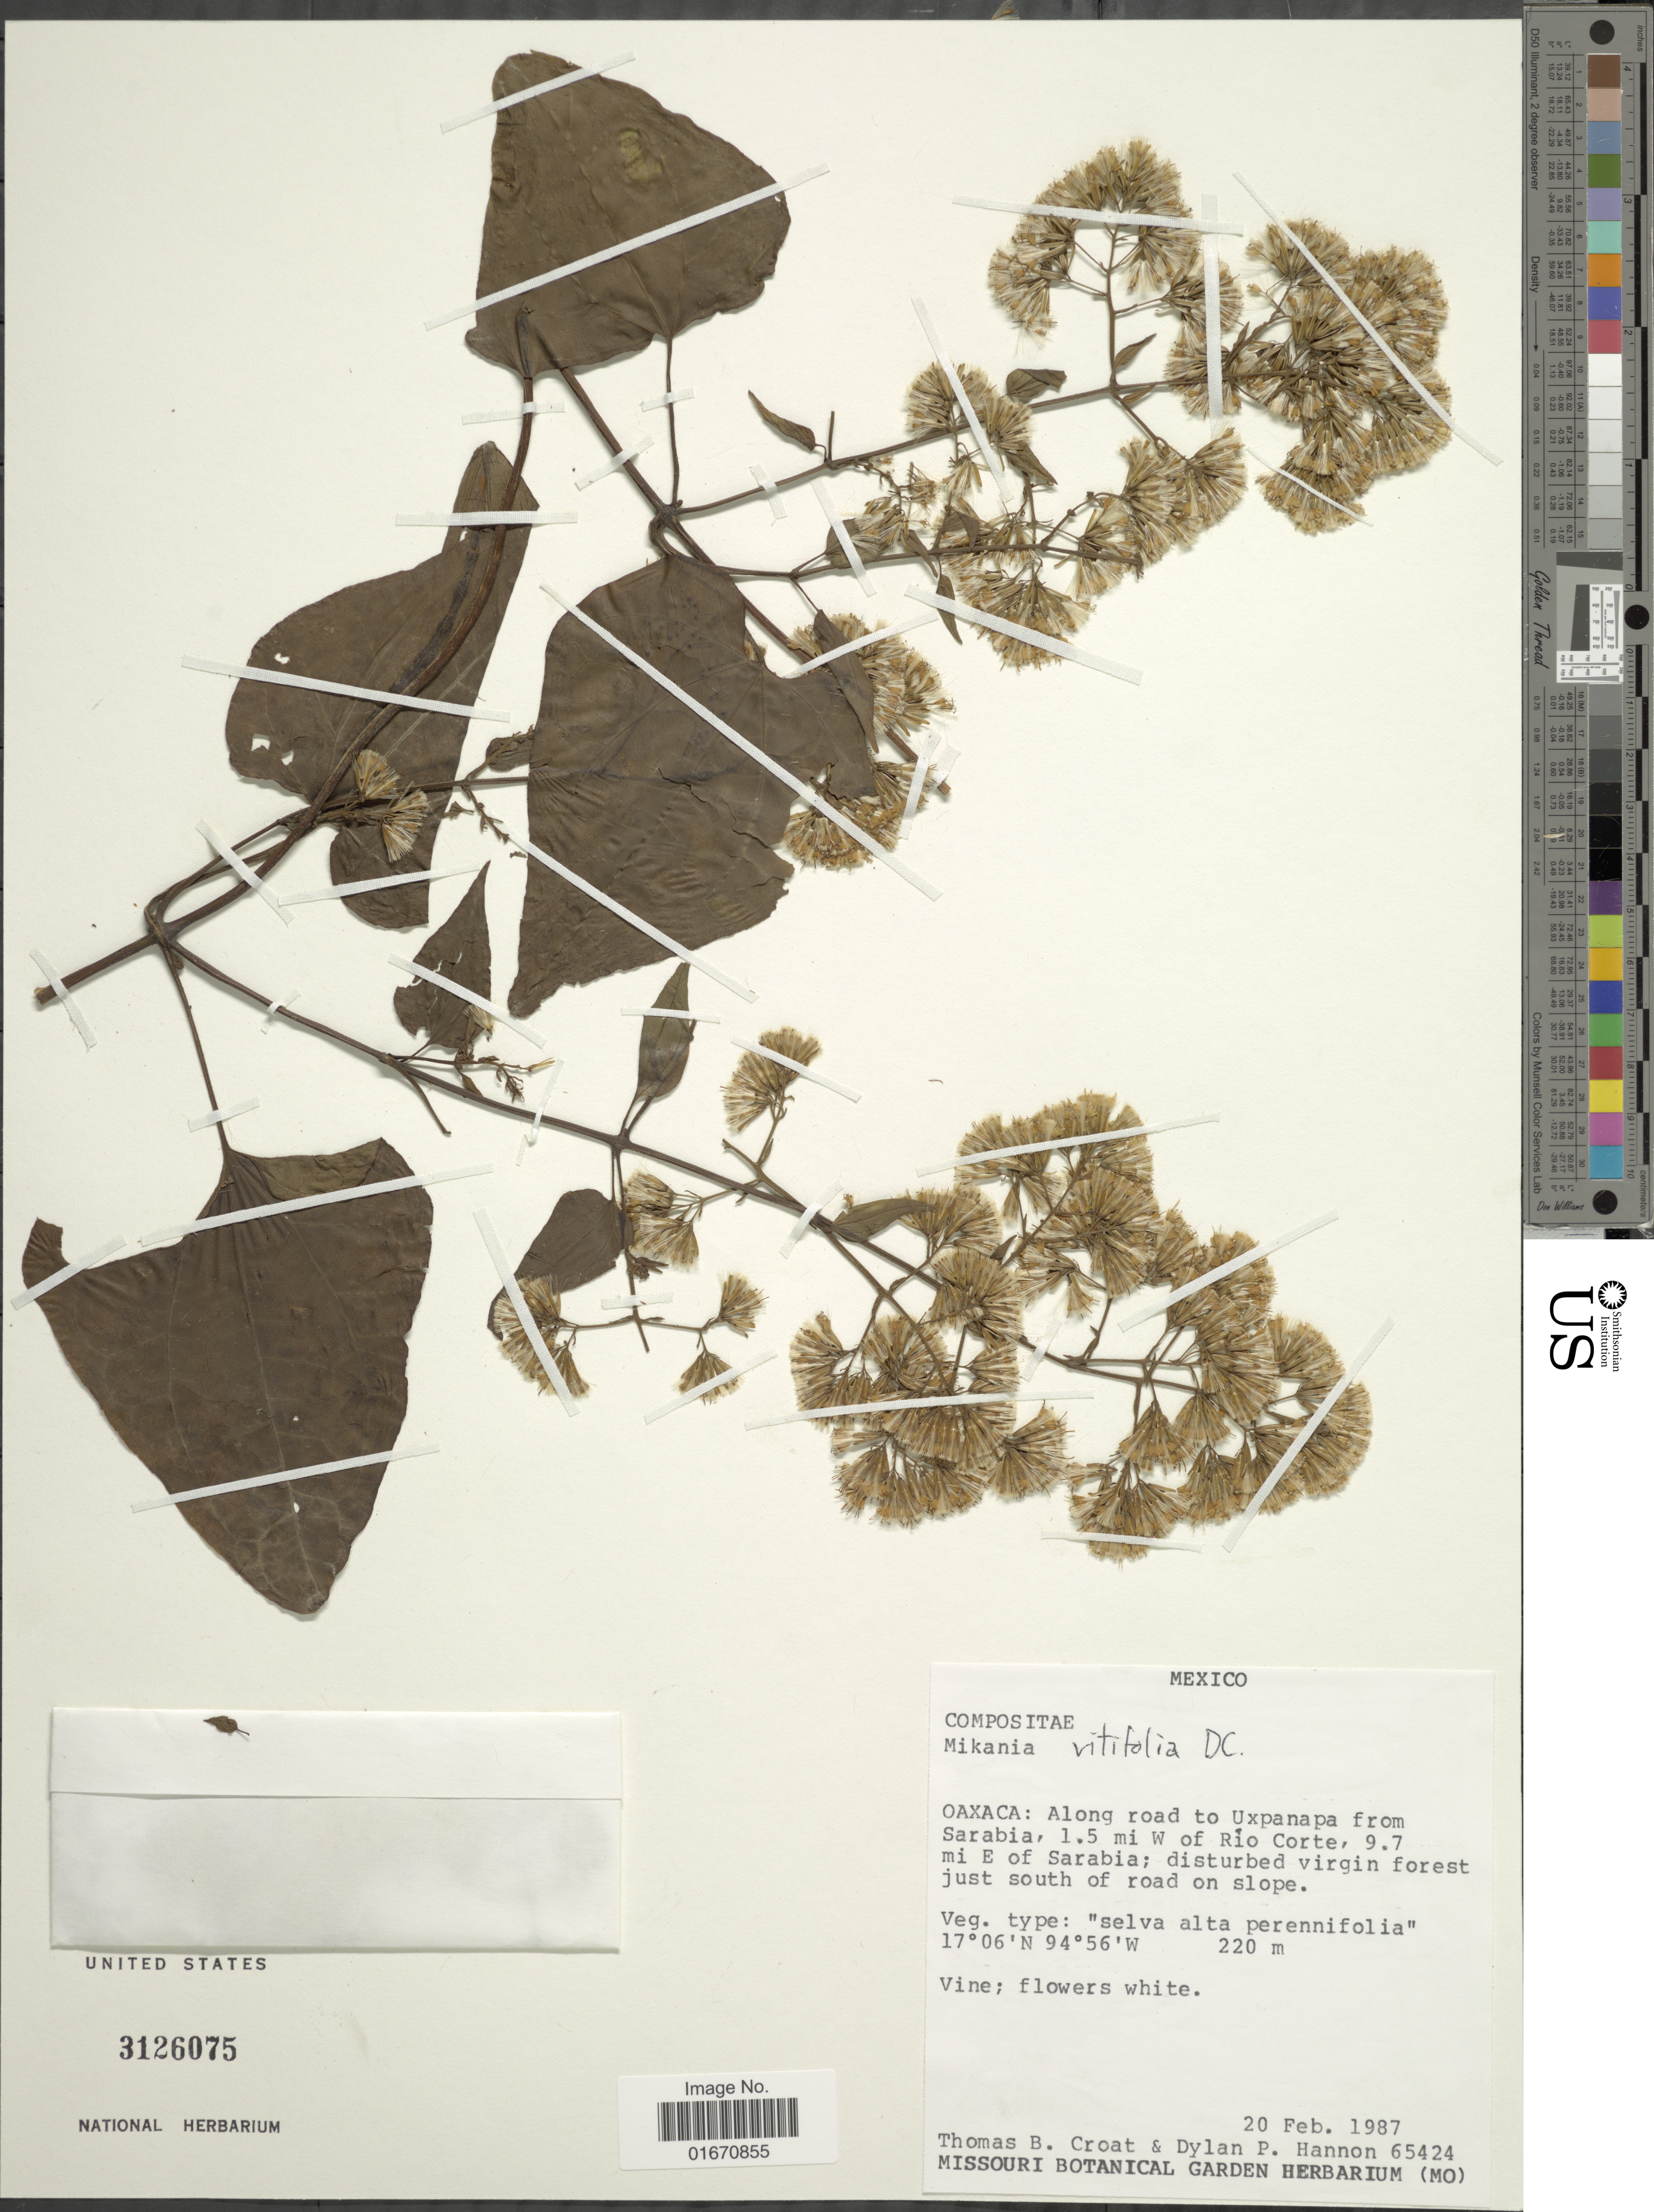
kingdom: Plantae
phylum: Tracheophyta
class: Magnoliopsida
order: Asterales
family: Asteraceae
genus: Mikania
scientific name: Mikania vitifolia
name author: DC.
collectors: T. B. Croat & D. Hannon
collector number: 65424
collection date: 1987-02-20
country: Mexico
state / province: Oaxaca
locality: Along road to Uxpanapa from Sarabia, 1.5 mi W of Rio Corte, 9.7 mi E of Sarabia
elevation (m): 220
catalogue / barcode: US 3126075